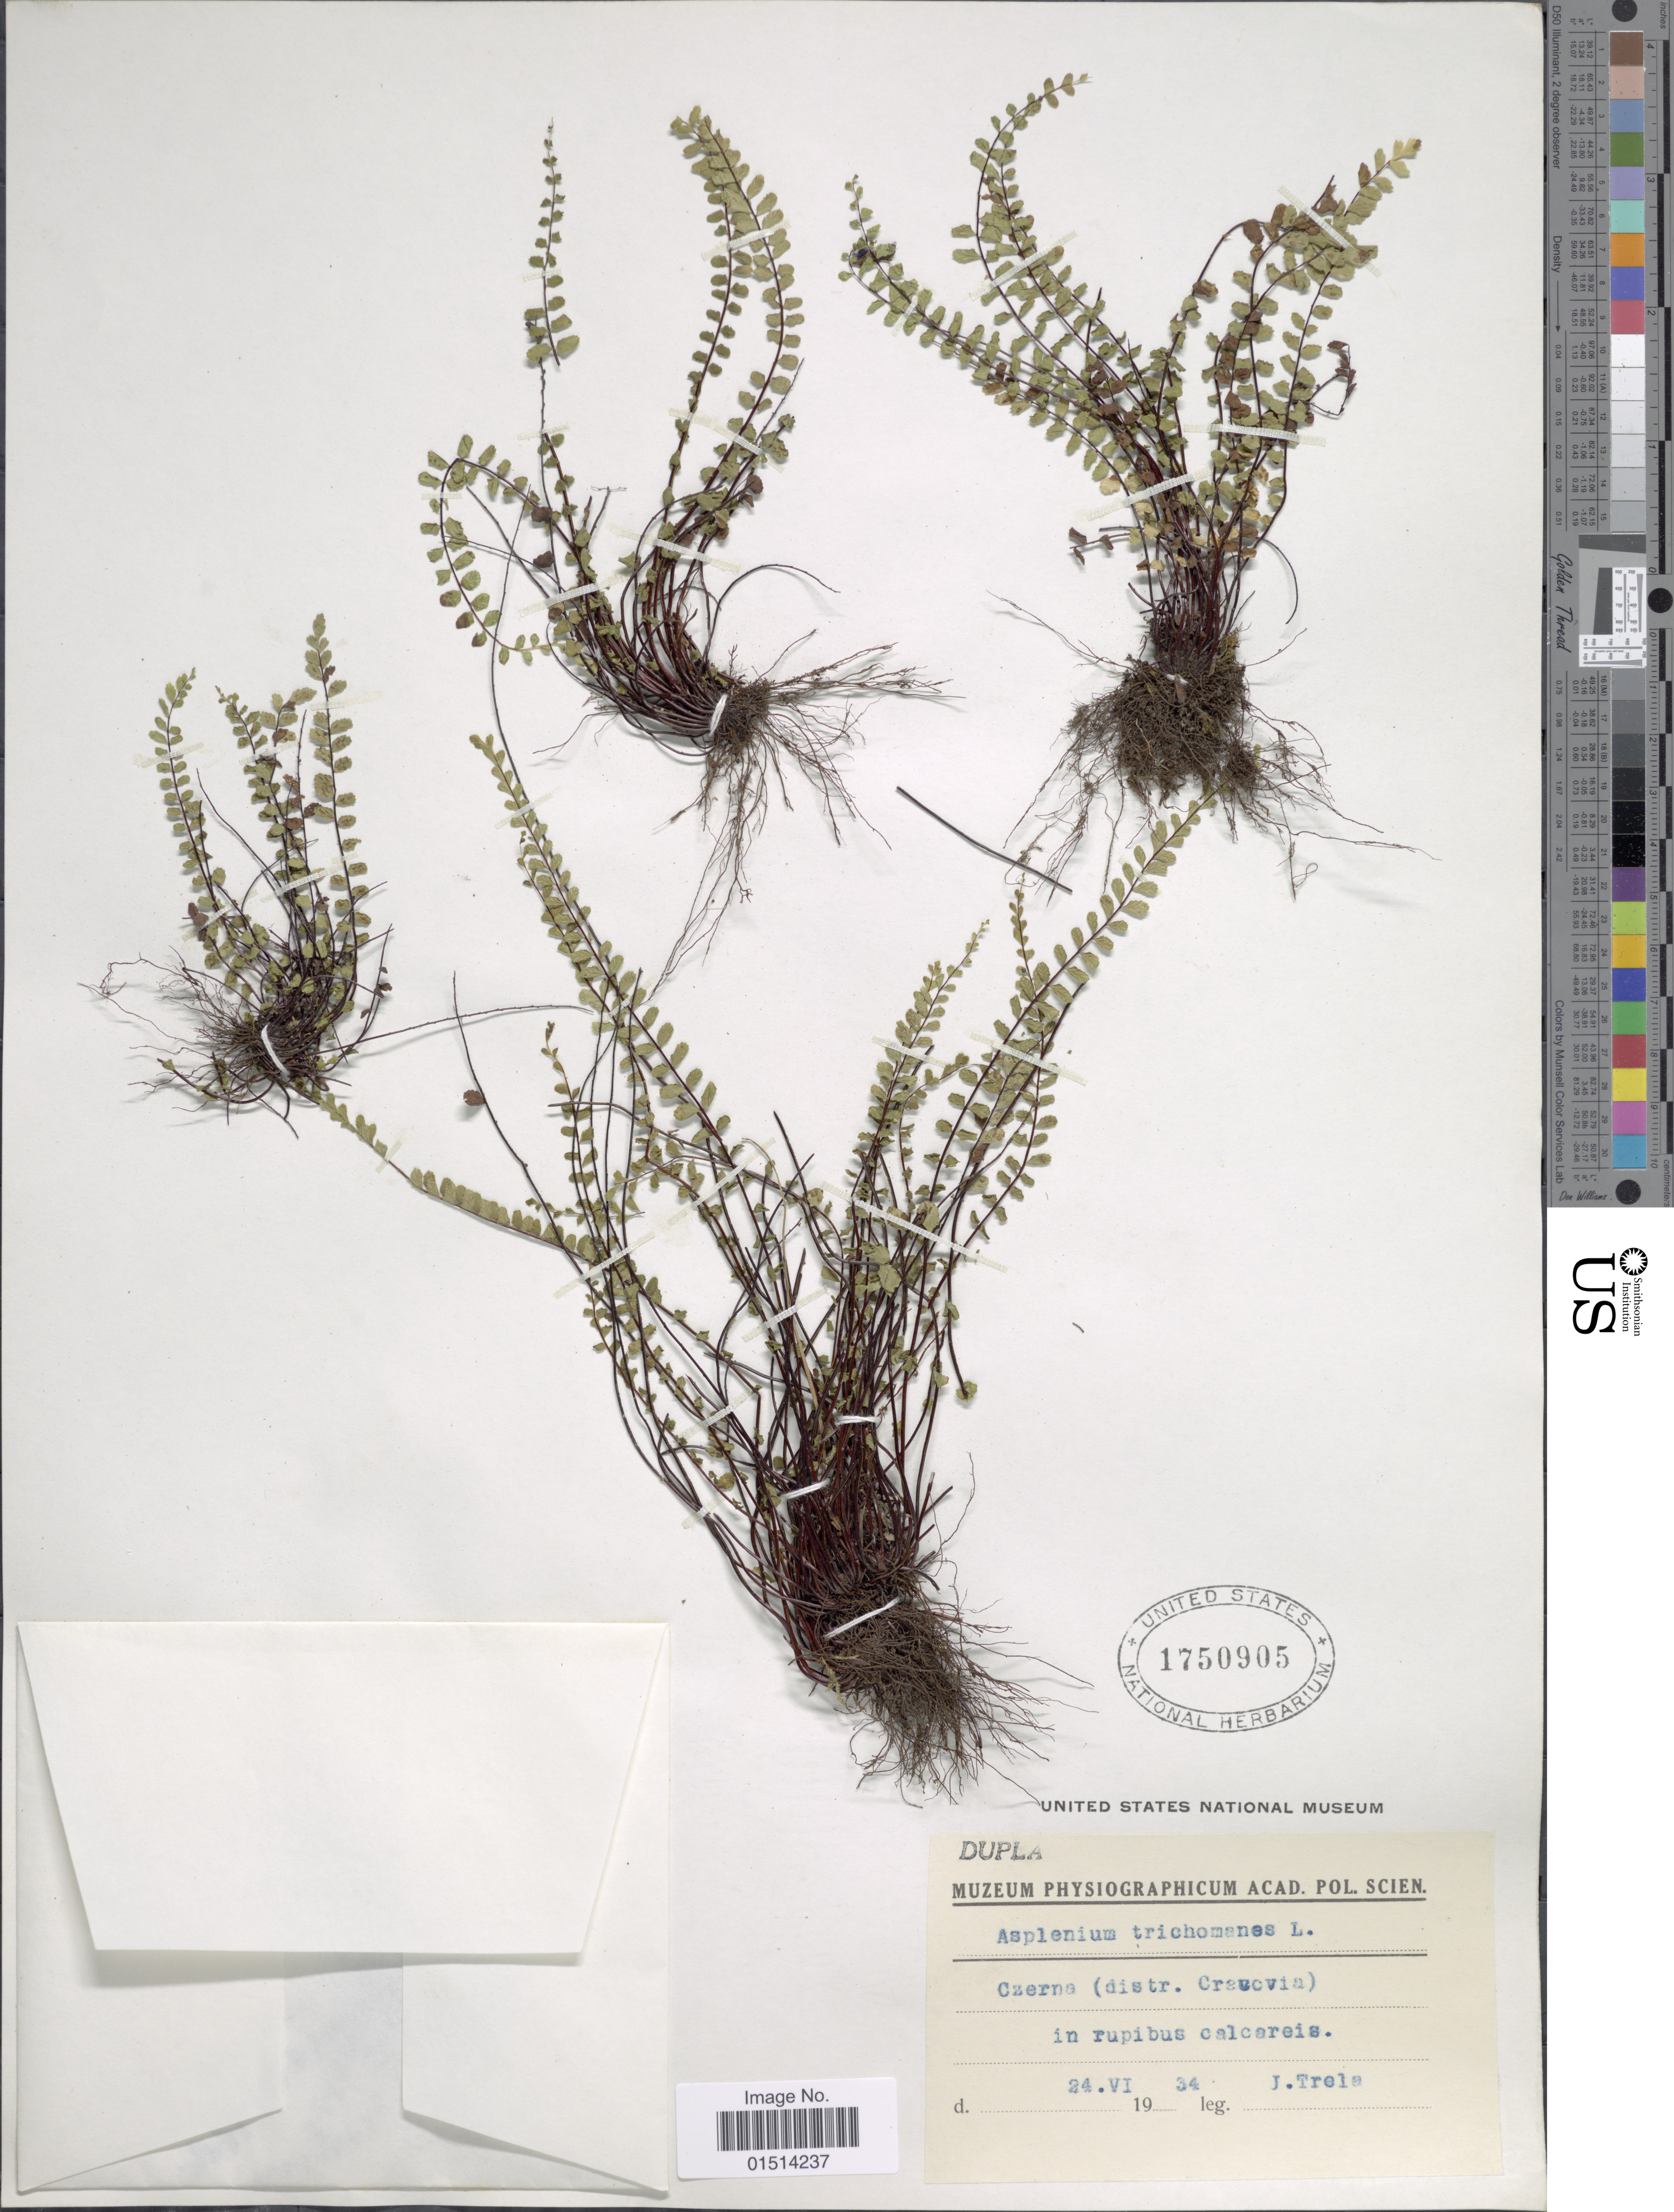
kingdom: Plantae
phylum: Tracheophyta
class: Polypodiopsida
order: Polypodiales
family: Aspleniaceae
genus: Asplenium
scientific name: Asplenium trichomanes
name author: L.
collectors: J. Trela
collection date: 1934-09-24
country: Poland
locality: Czerna (distr. Craucvia) in rupibus calcareis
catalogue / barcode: US 1750905